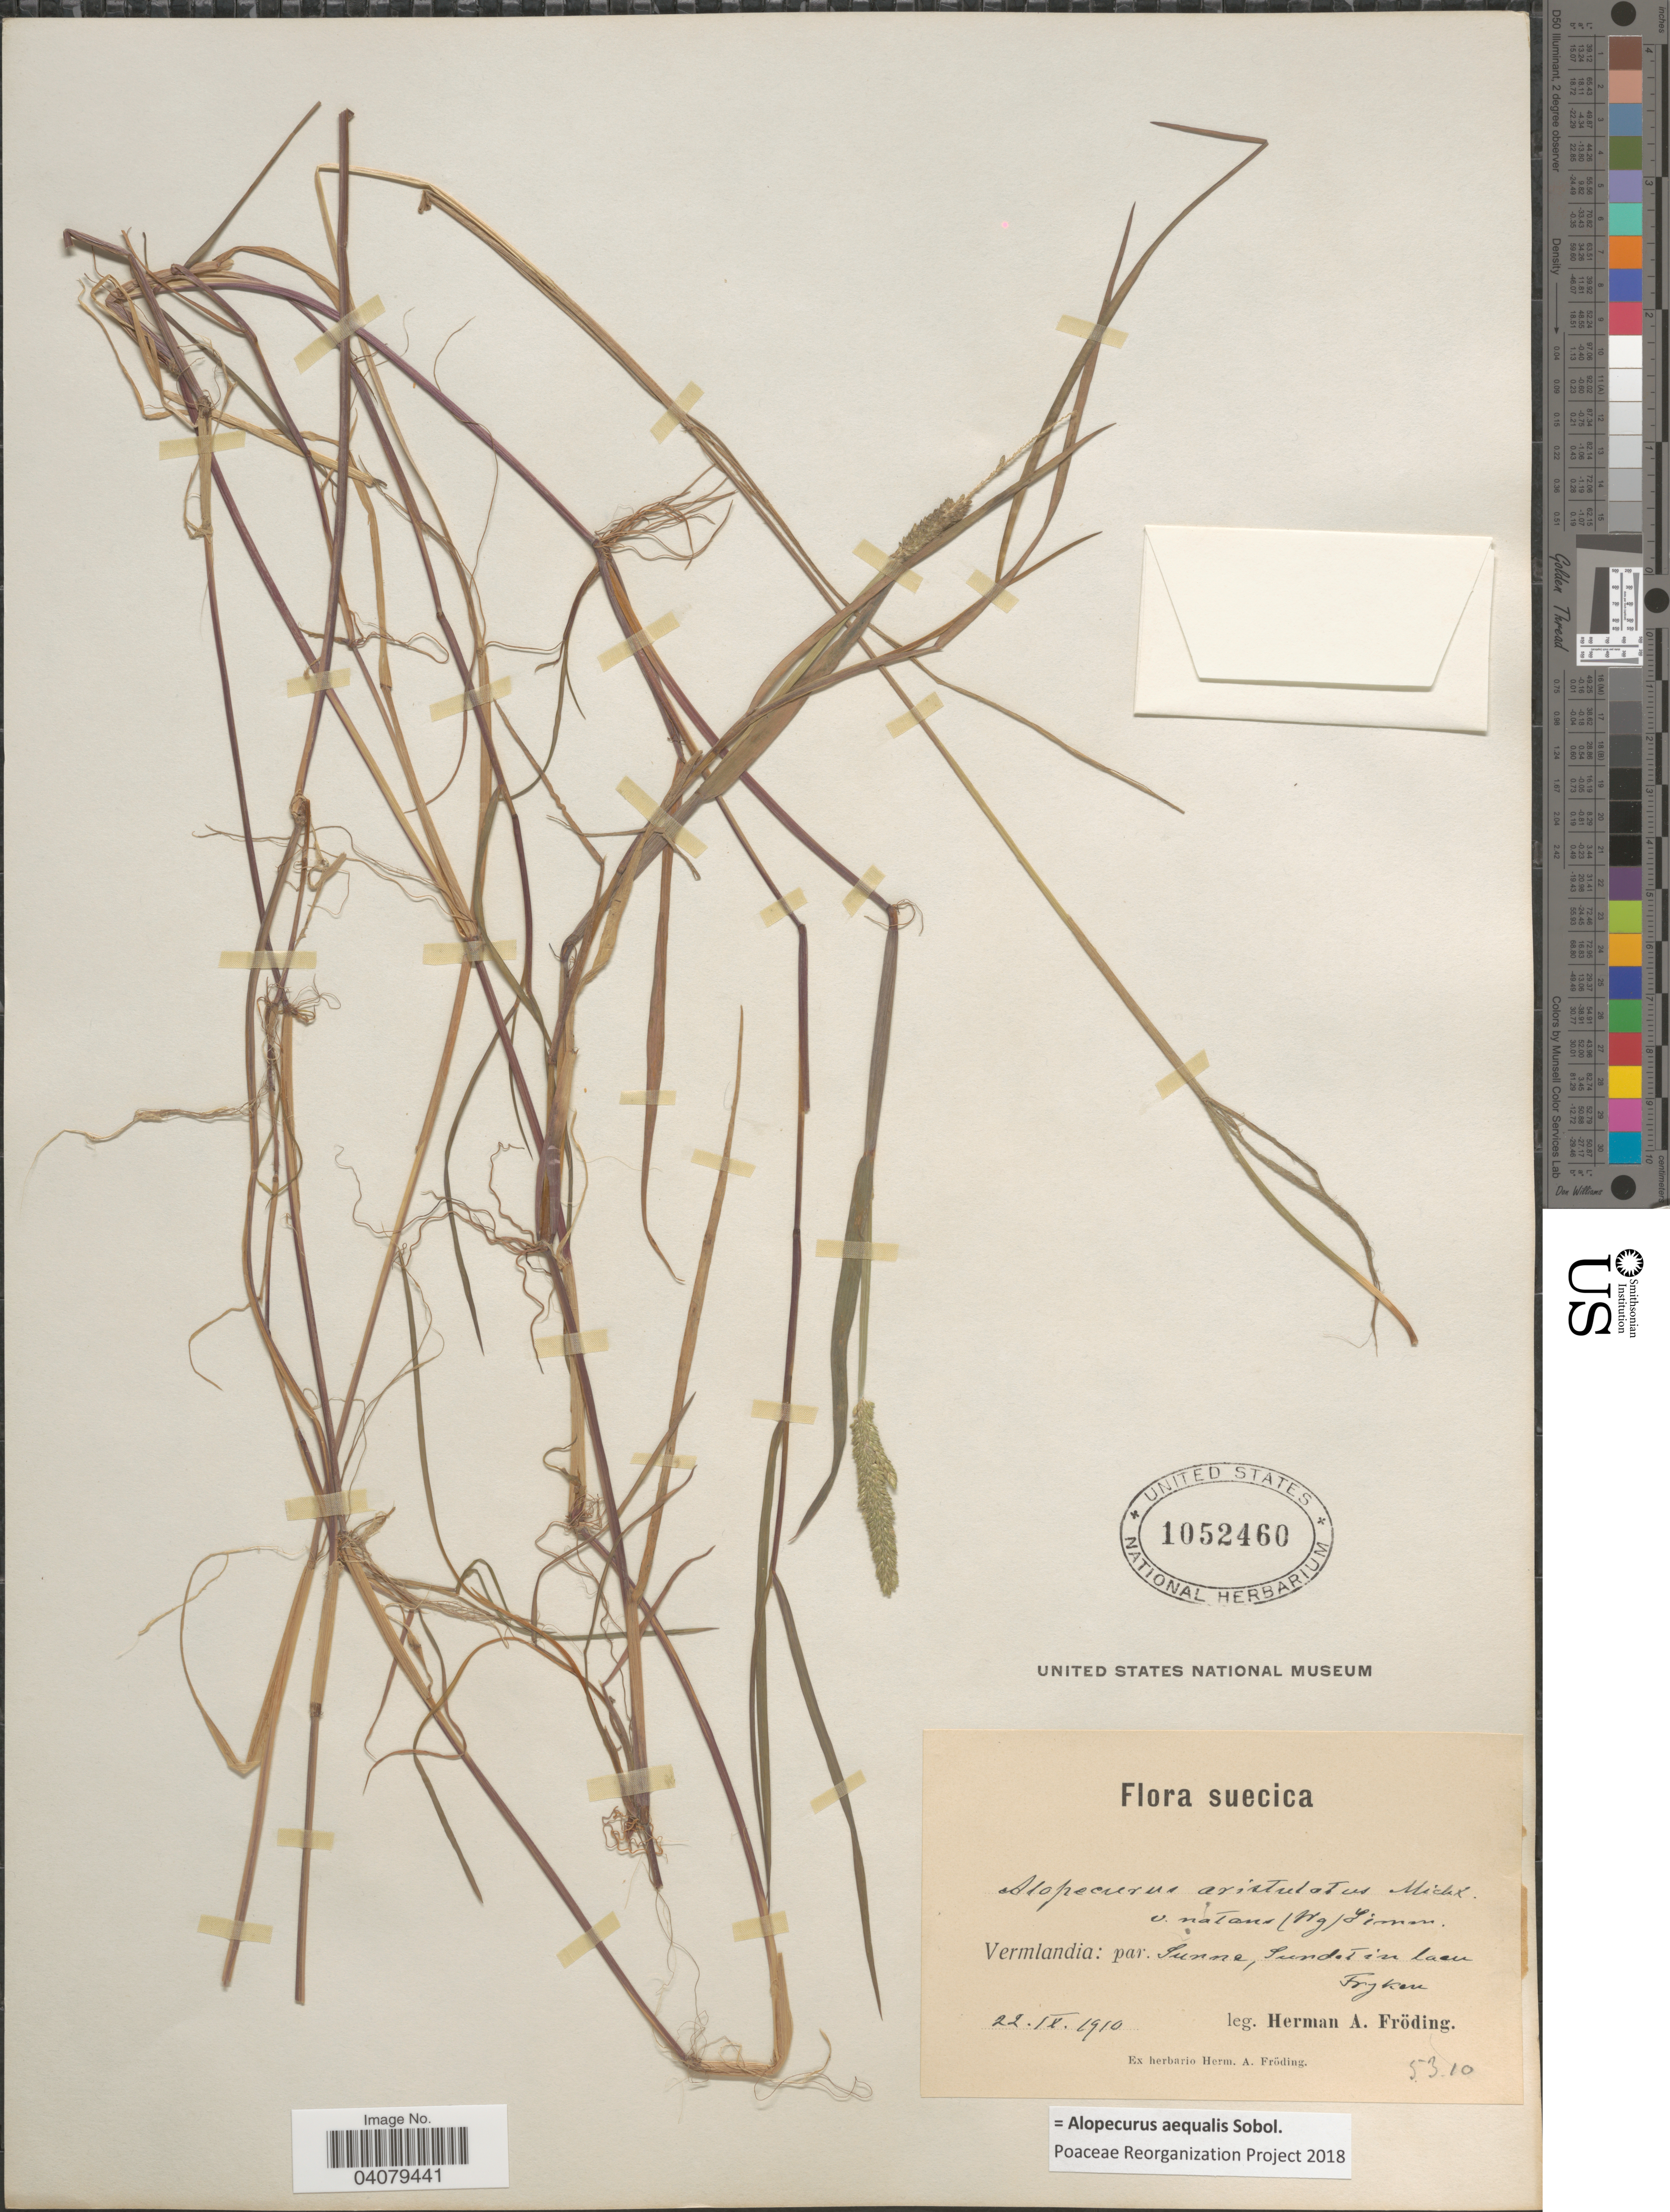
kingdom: Plantae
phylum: Tracheophyta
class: Liliopsida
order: Poales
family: Poaceae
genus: Alopecurus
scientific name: Alopecurus arundinaceus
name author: Poir.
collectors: H. Froding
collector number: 5310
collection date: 1910-09-22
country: Sweden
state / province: Varmland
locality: Vermlandia: par. Sunne, Sundetin laen Fryken.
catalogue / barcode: US 1052460